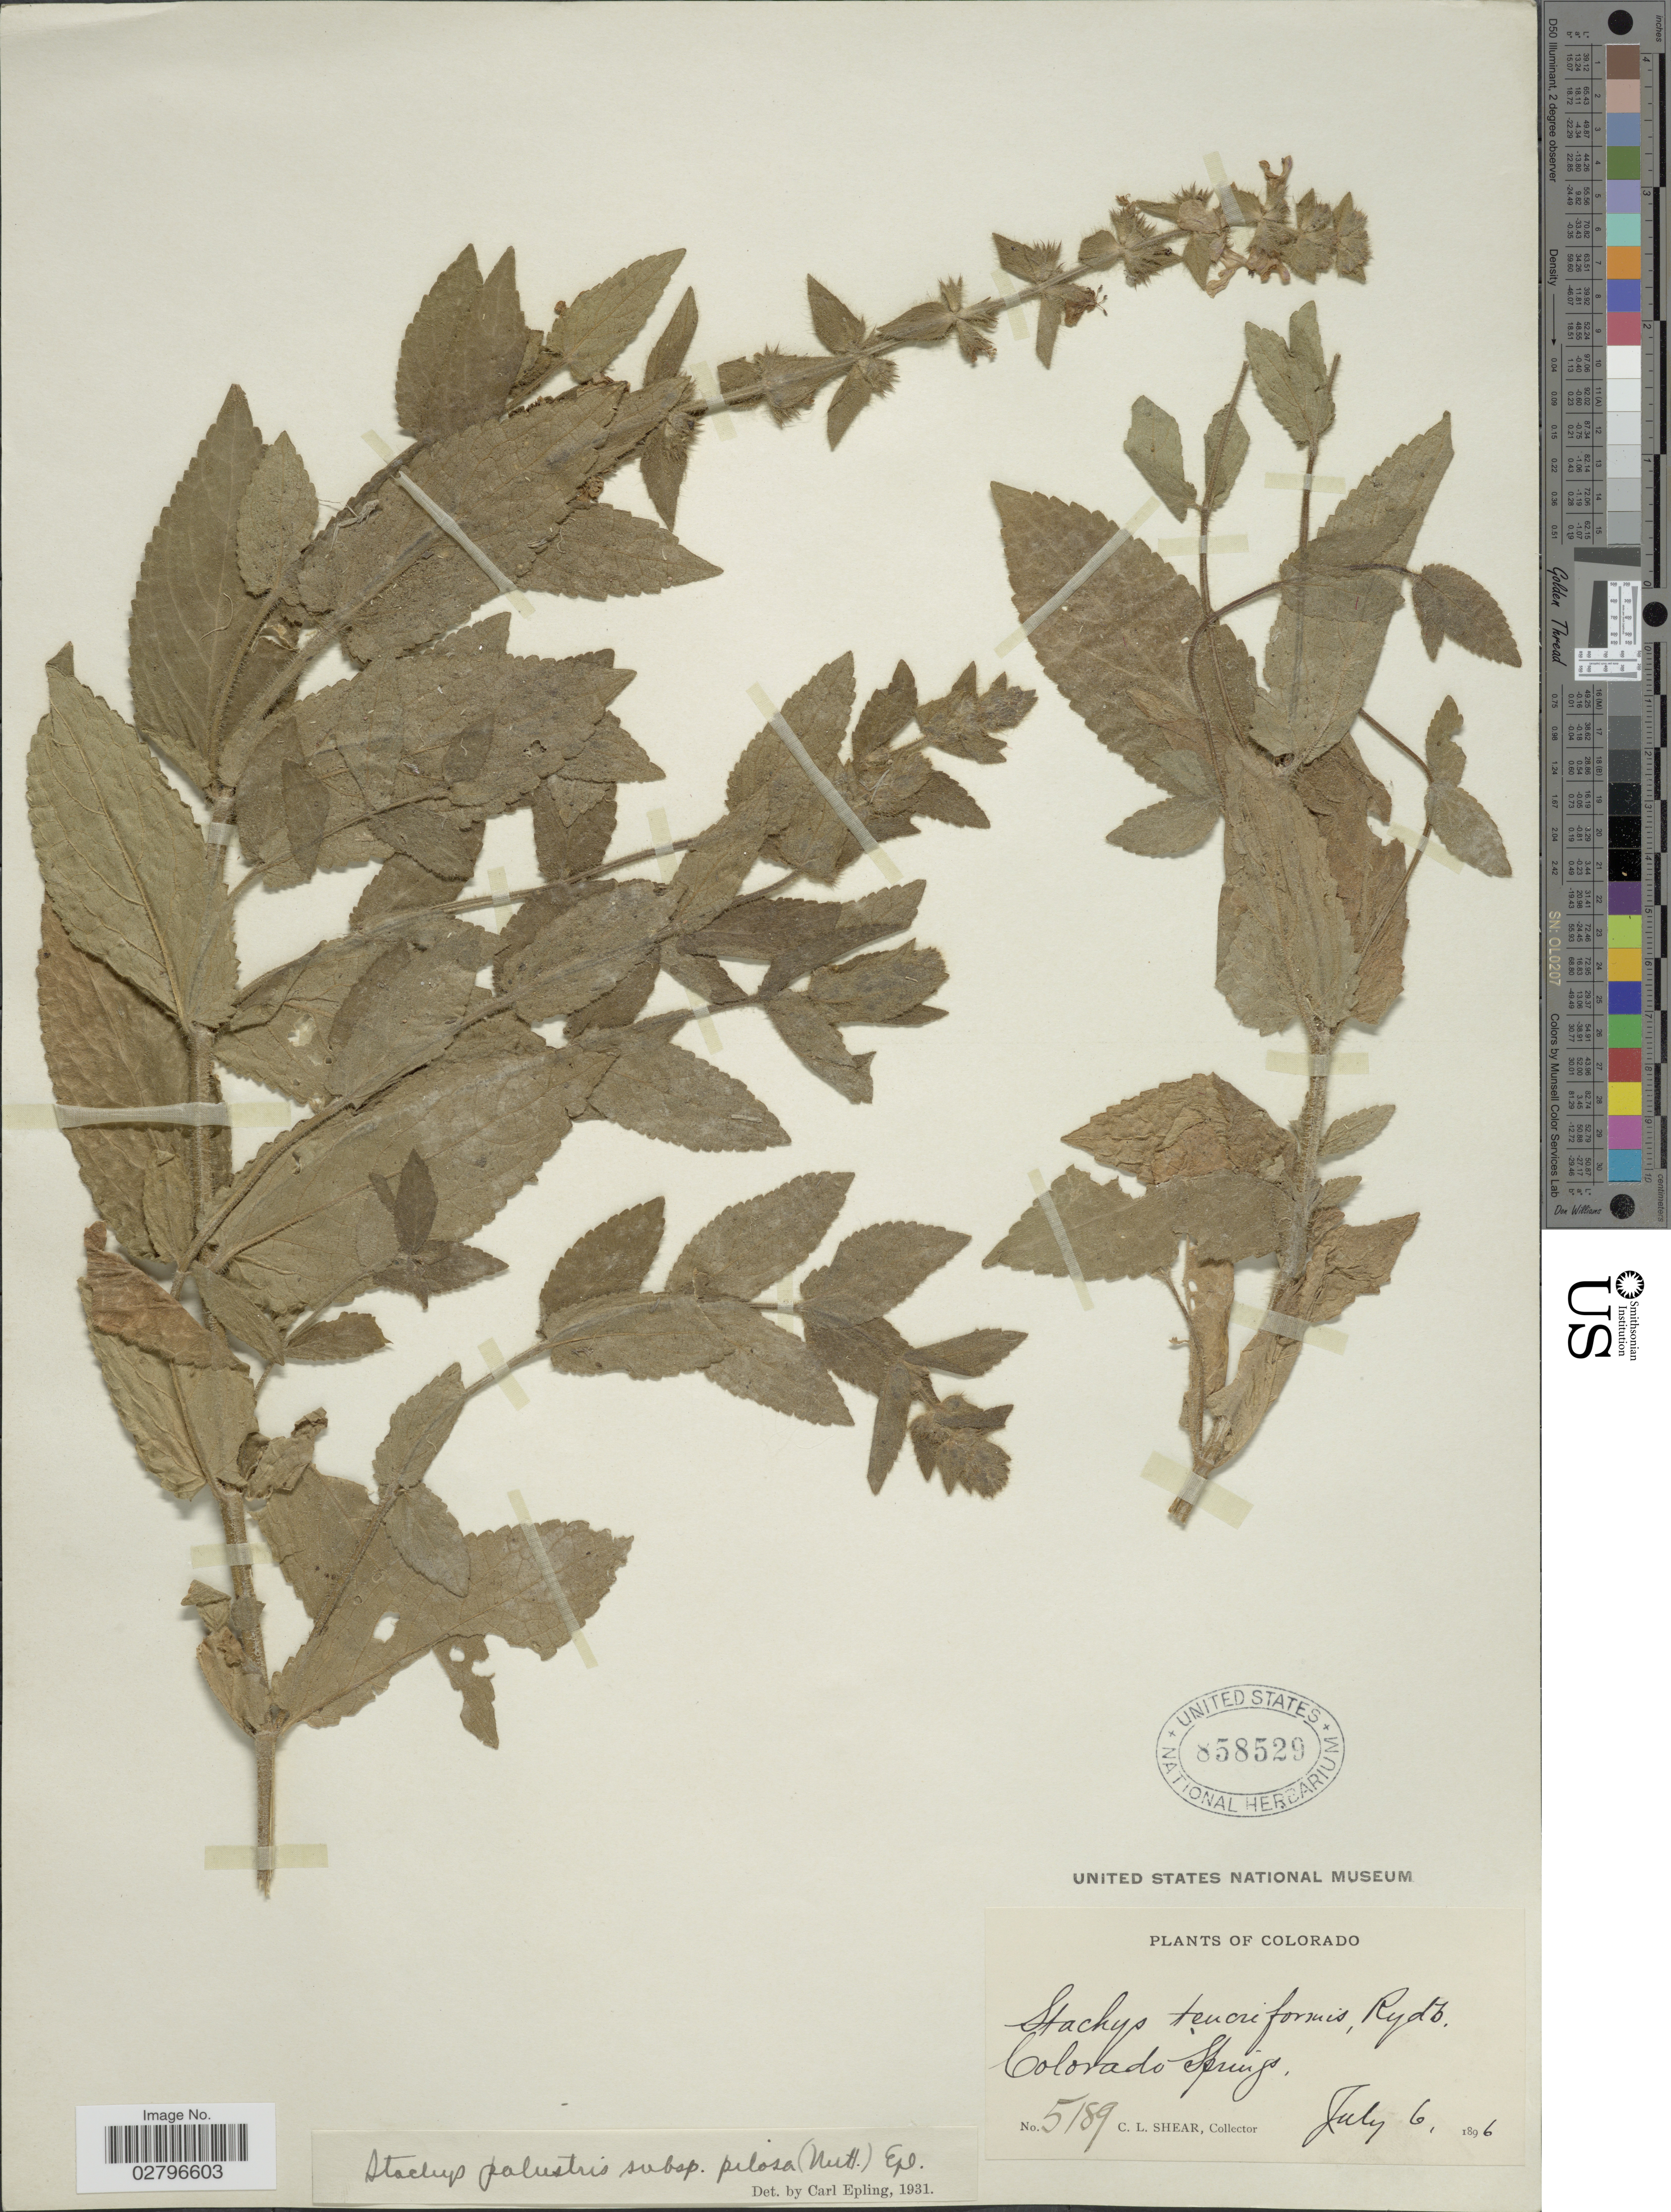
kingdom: Plantae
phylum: Tracheophyta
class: Magnoliopsida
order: Lamiales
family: Lamiaceae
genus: Stachys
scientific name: Stachys palustris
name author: L.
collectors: C. L. Shear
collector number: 5189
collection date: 1896-07-06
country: United States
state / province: Colorado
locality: Colorado Springs.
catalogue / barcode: US 858529